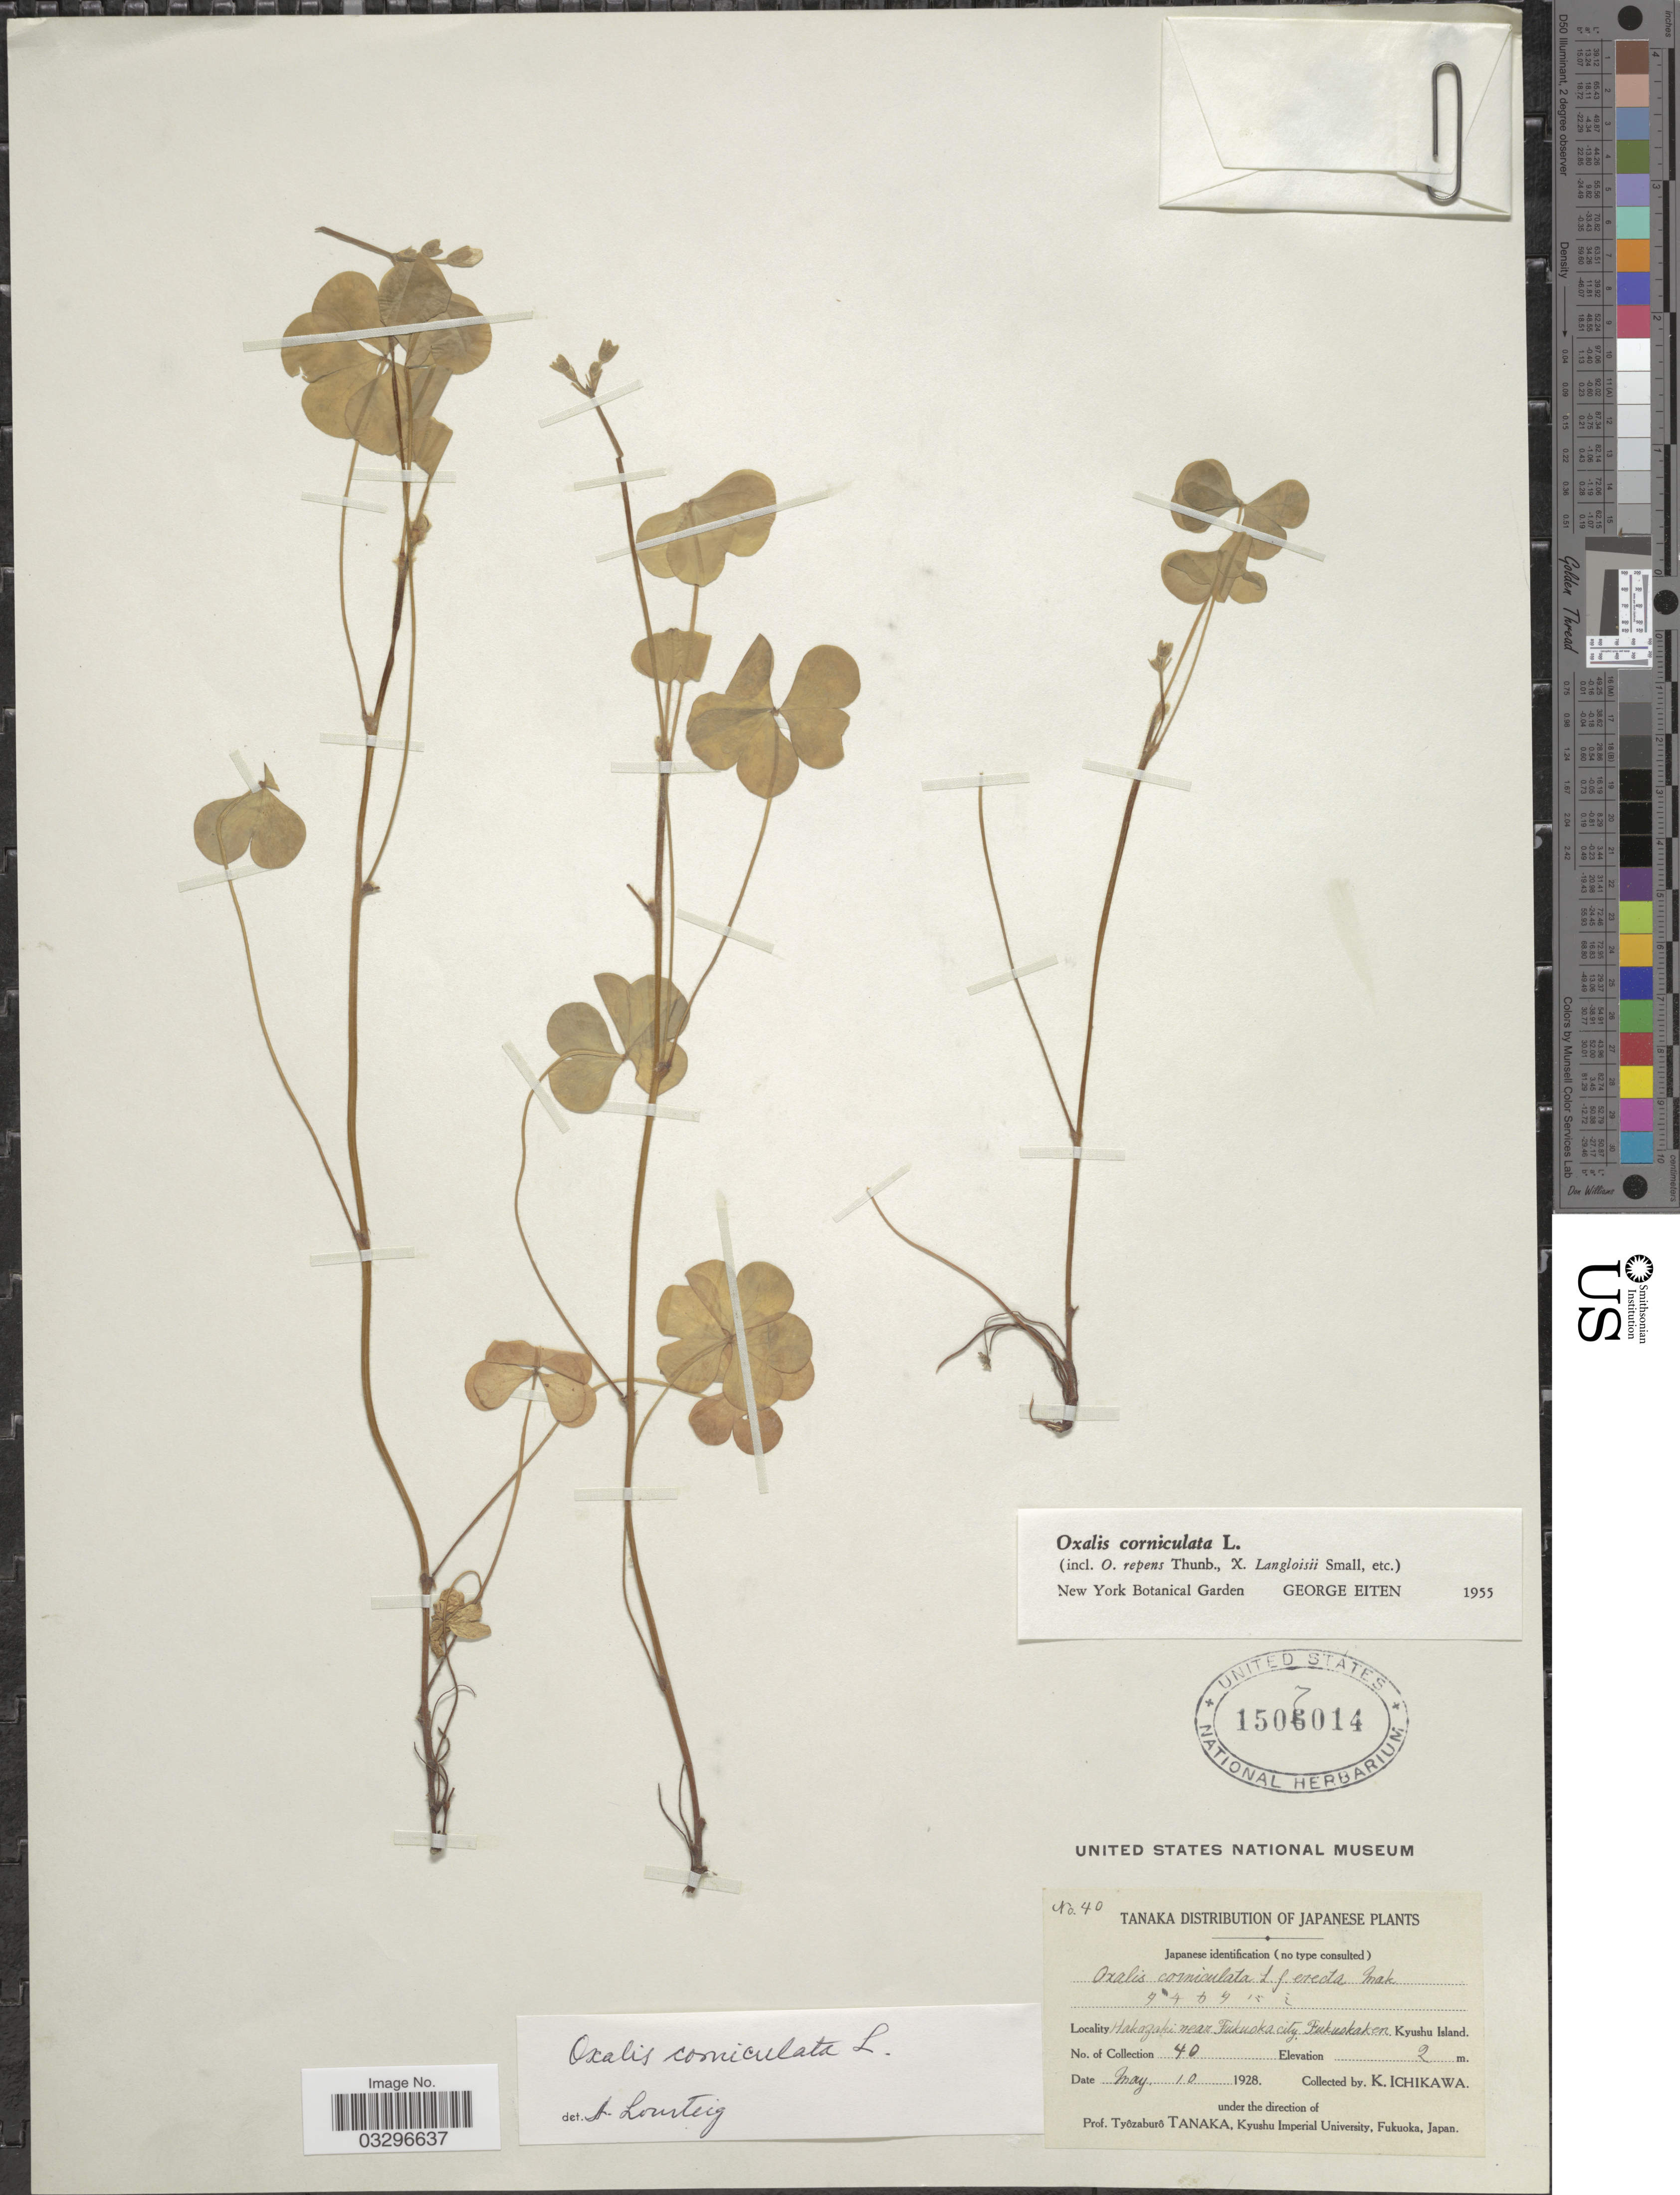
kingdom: Plantae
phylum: Tracheophyta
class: Magnoliopsida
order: Oxalidales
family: Oxalidaceae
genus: Oxalis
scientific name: Oxalis corniculata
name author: L.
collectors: K. Ichikawa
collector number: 40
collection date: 1928-05-10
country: Japan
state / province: Hukuoka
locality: Hakozaki near Fukuoka city, Fukuokaken. Kyushu Island.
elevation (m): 2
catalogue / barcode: US 1507014